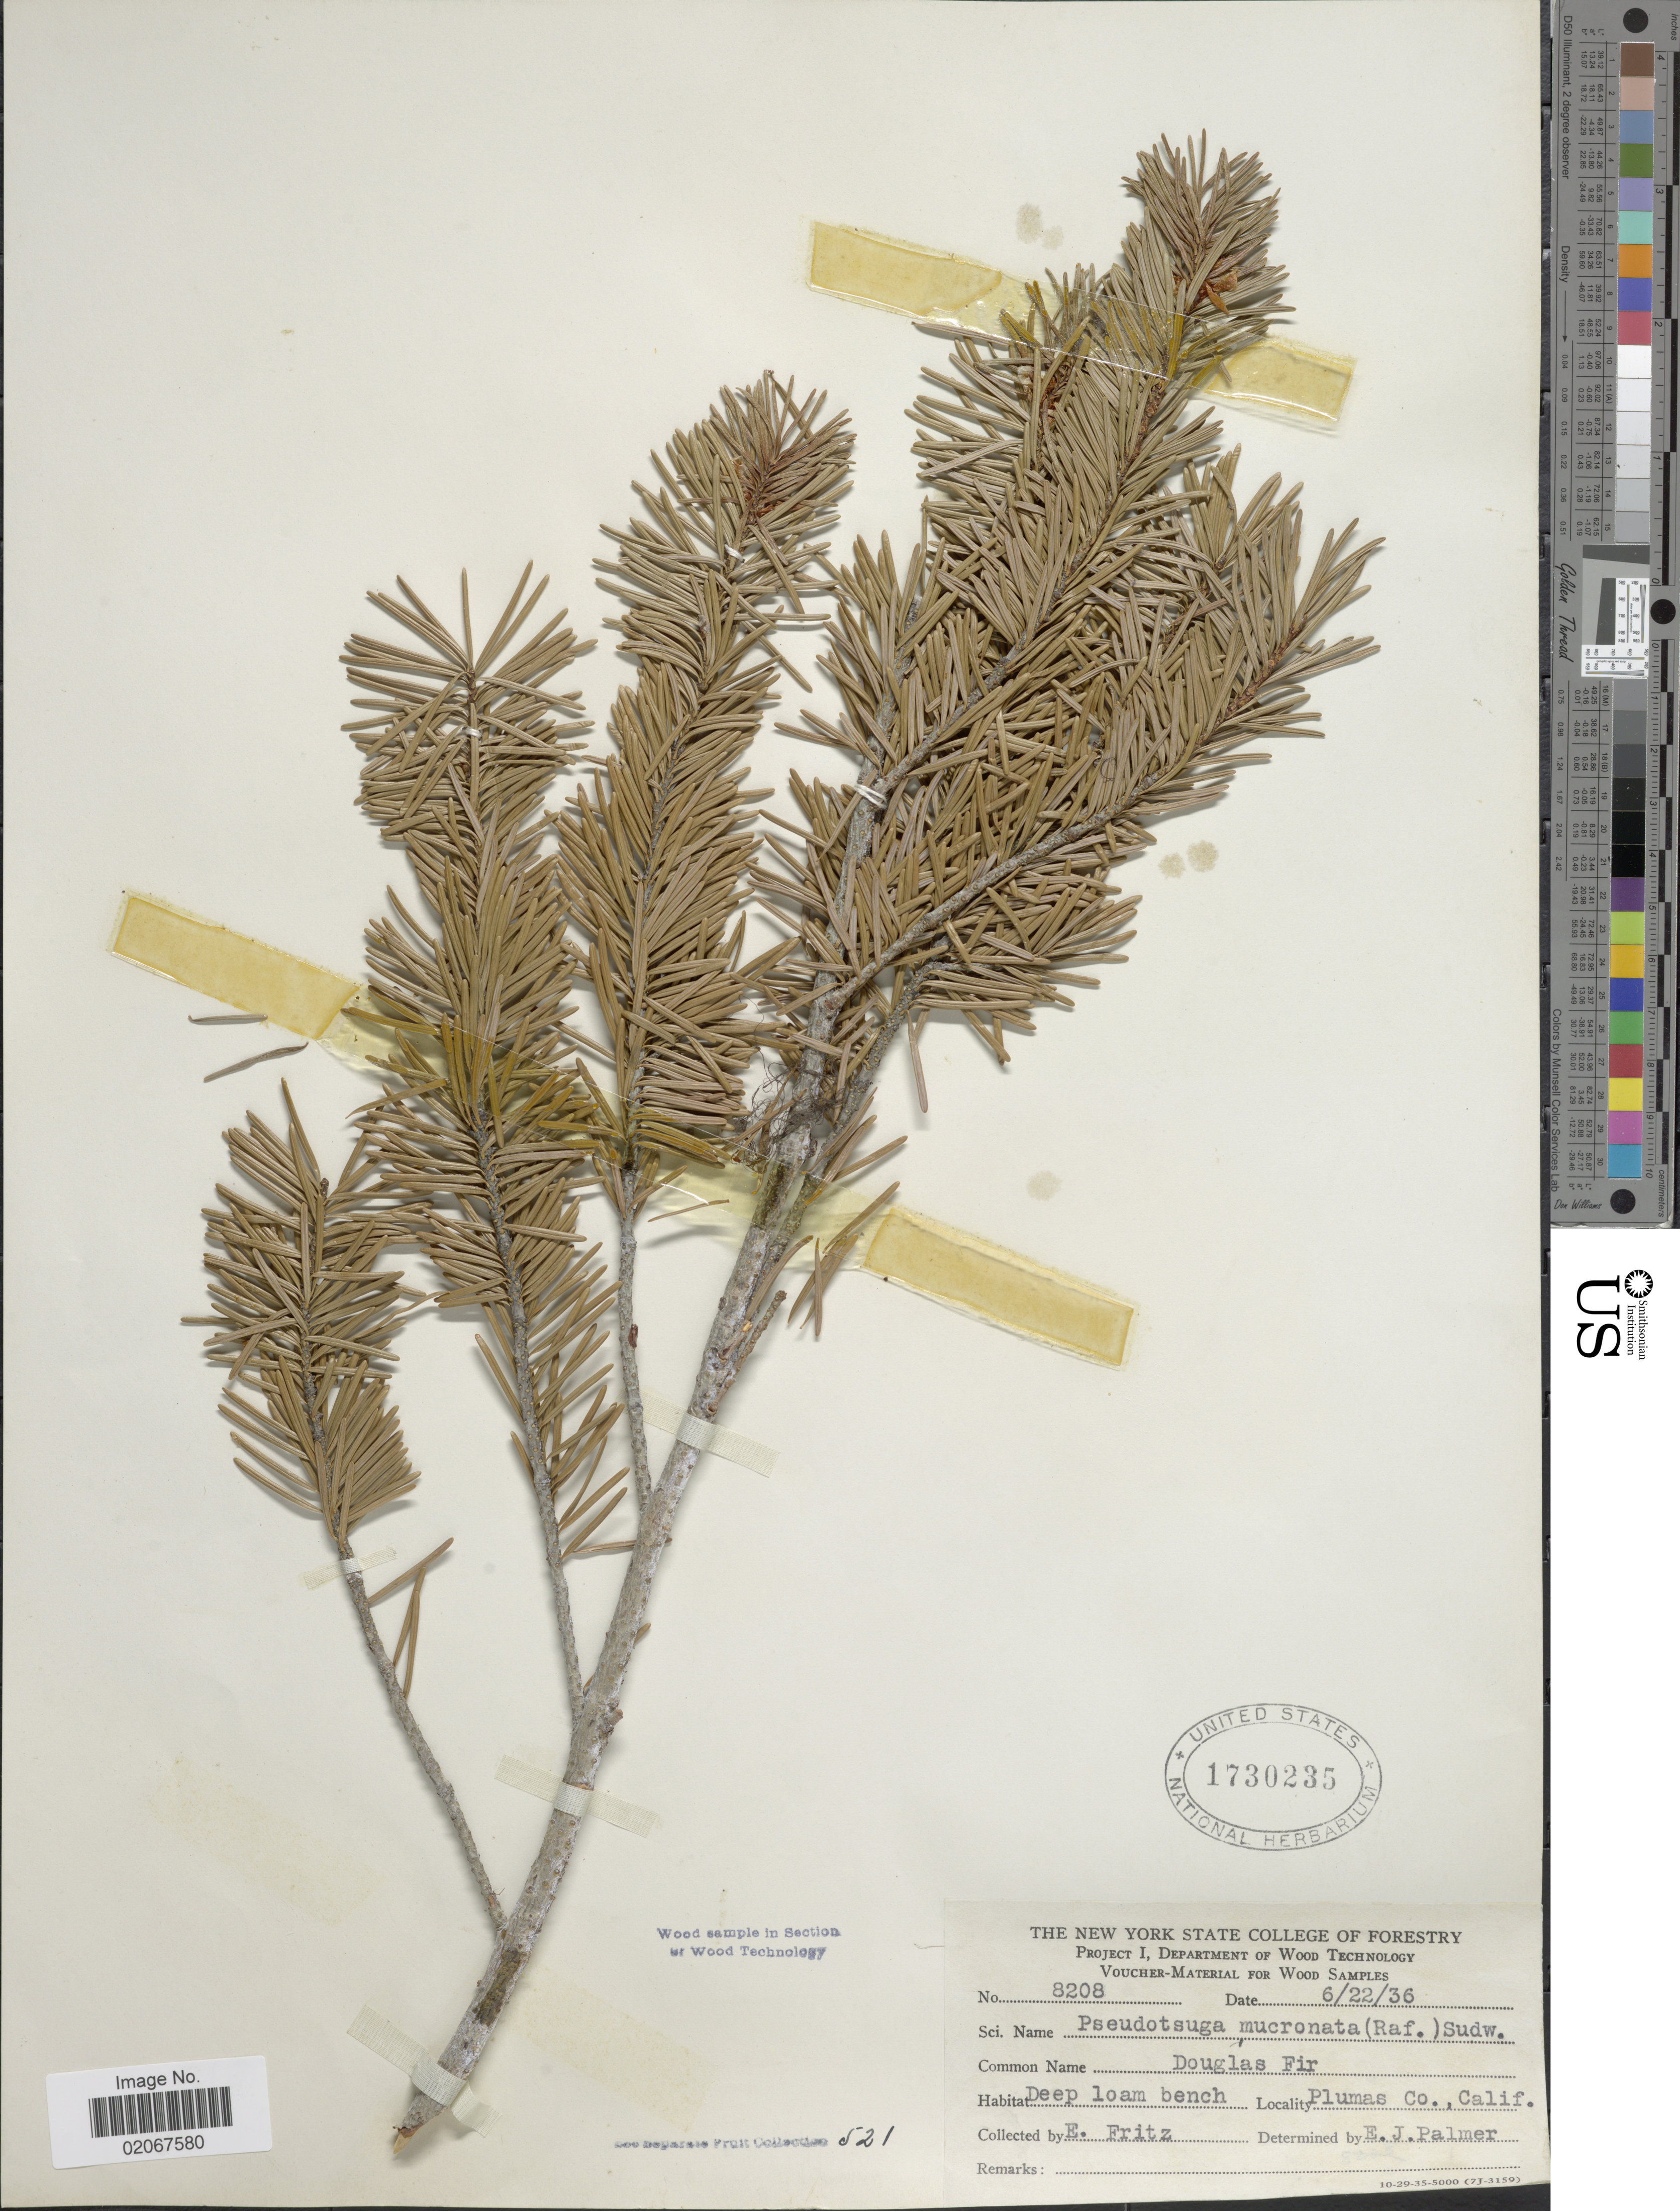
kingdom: Plantae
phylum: Tracheophyta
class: Pinopsida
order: Pinales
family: Pinaceae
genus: Pseudotsuga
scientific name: Pseudotsuga menziesii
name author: (Mirb.) Franco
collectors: E. Fritz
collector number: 8208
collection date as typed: Transcribed d/m/y: 22/6/36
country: United States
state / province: California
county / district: Plumas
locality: Plumas Co. Calif.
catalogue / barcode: US 1730235